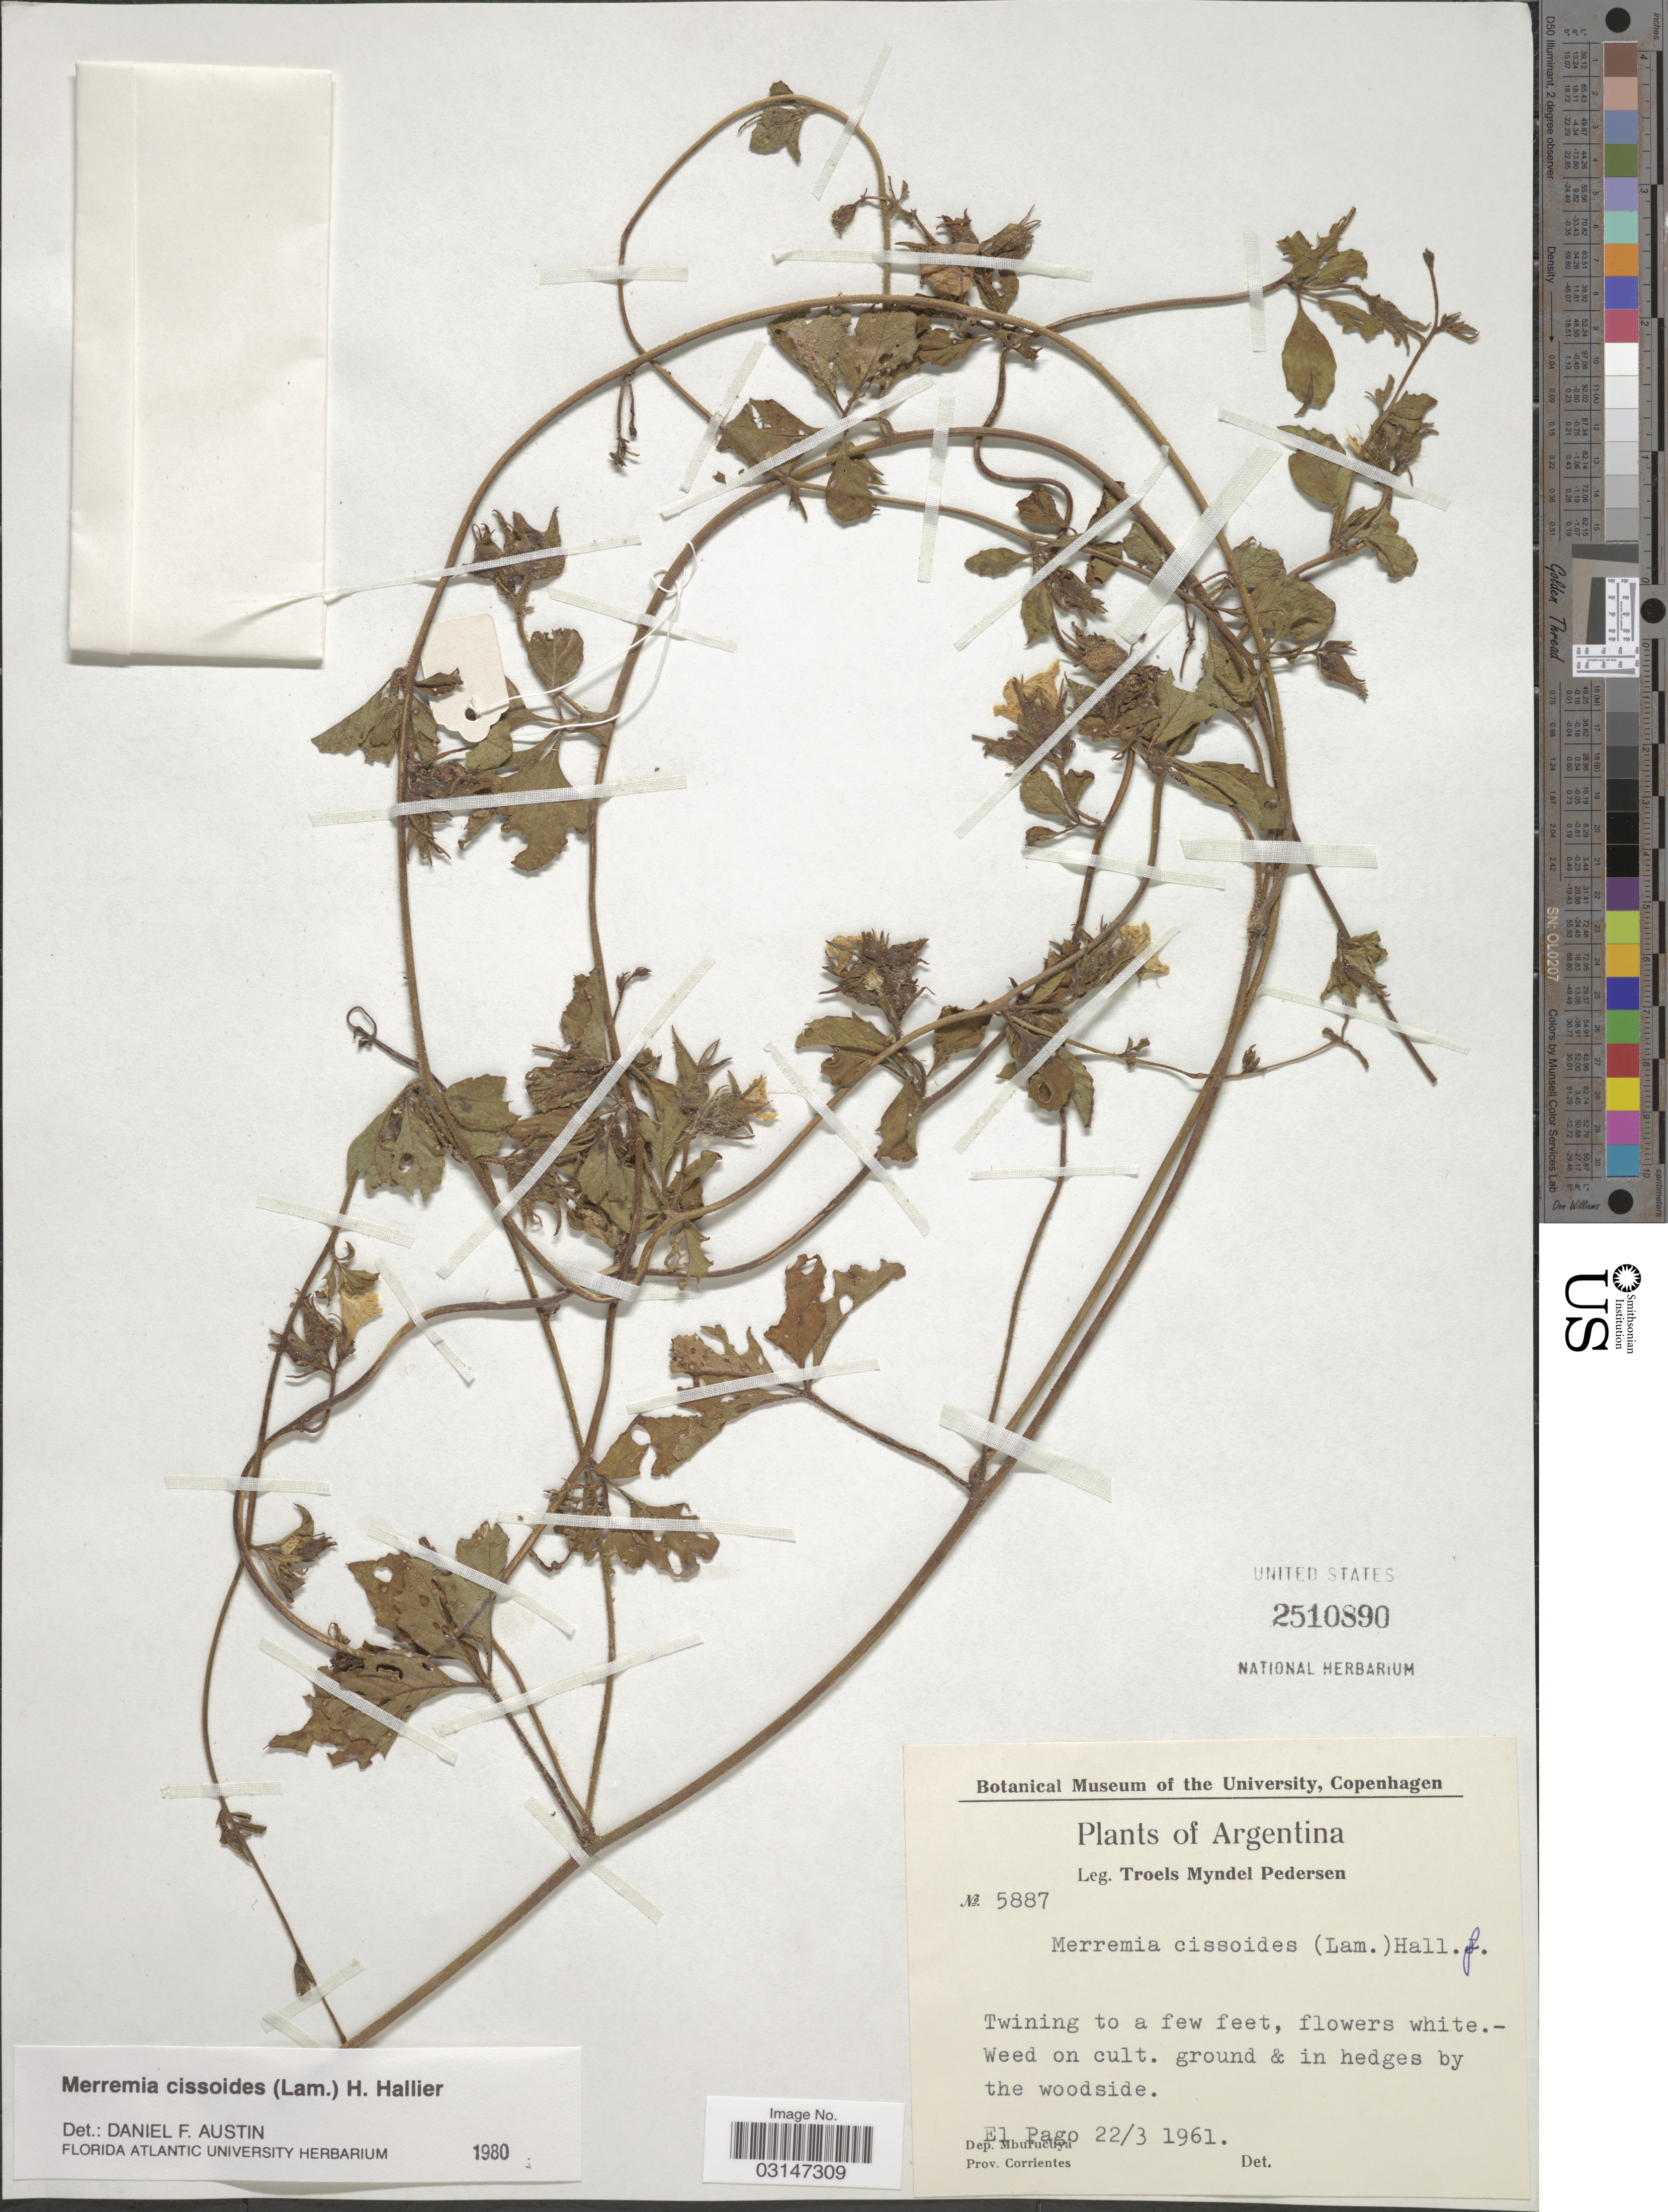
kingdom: Plantae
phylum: Tracheophyta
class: Magnoliopsida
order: Solanales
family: Convolvulaceae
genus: Distimake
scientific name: Distimake cissoides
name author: (Lam.) A. R. Simões & Staples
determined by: Strong, Mark T., (BOT), Smithsonian Institution - National Museum of Natural History (UNITED STATES)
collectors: T. Pederson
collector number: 5887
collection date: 1961-03-22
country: Argentina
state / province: Corrientes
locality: Weed on cult. ground & in hedges by the woodside. El Pago, Dep. Mburucuya.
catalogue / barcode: US 2510890